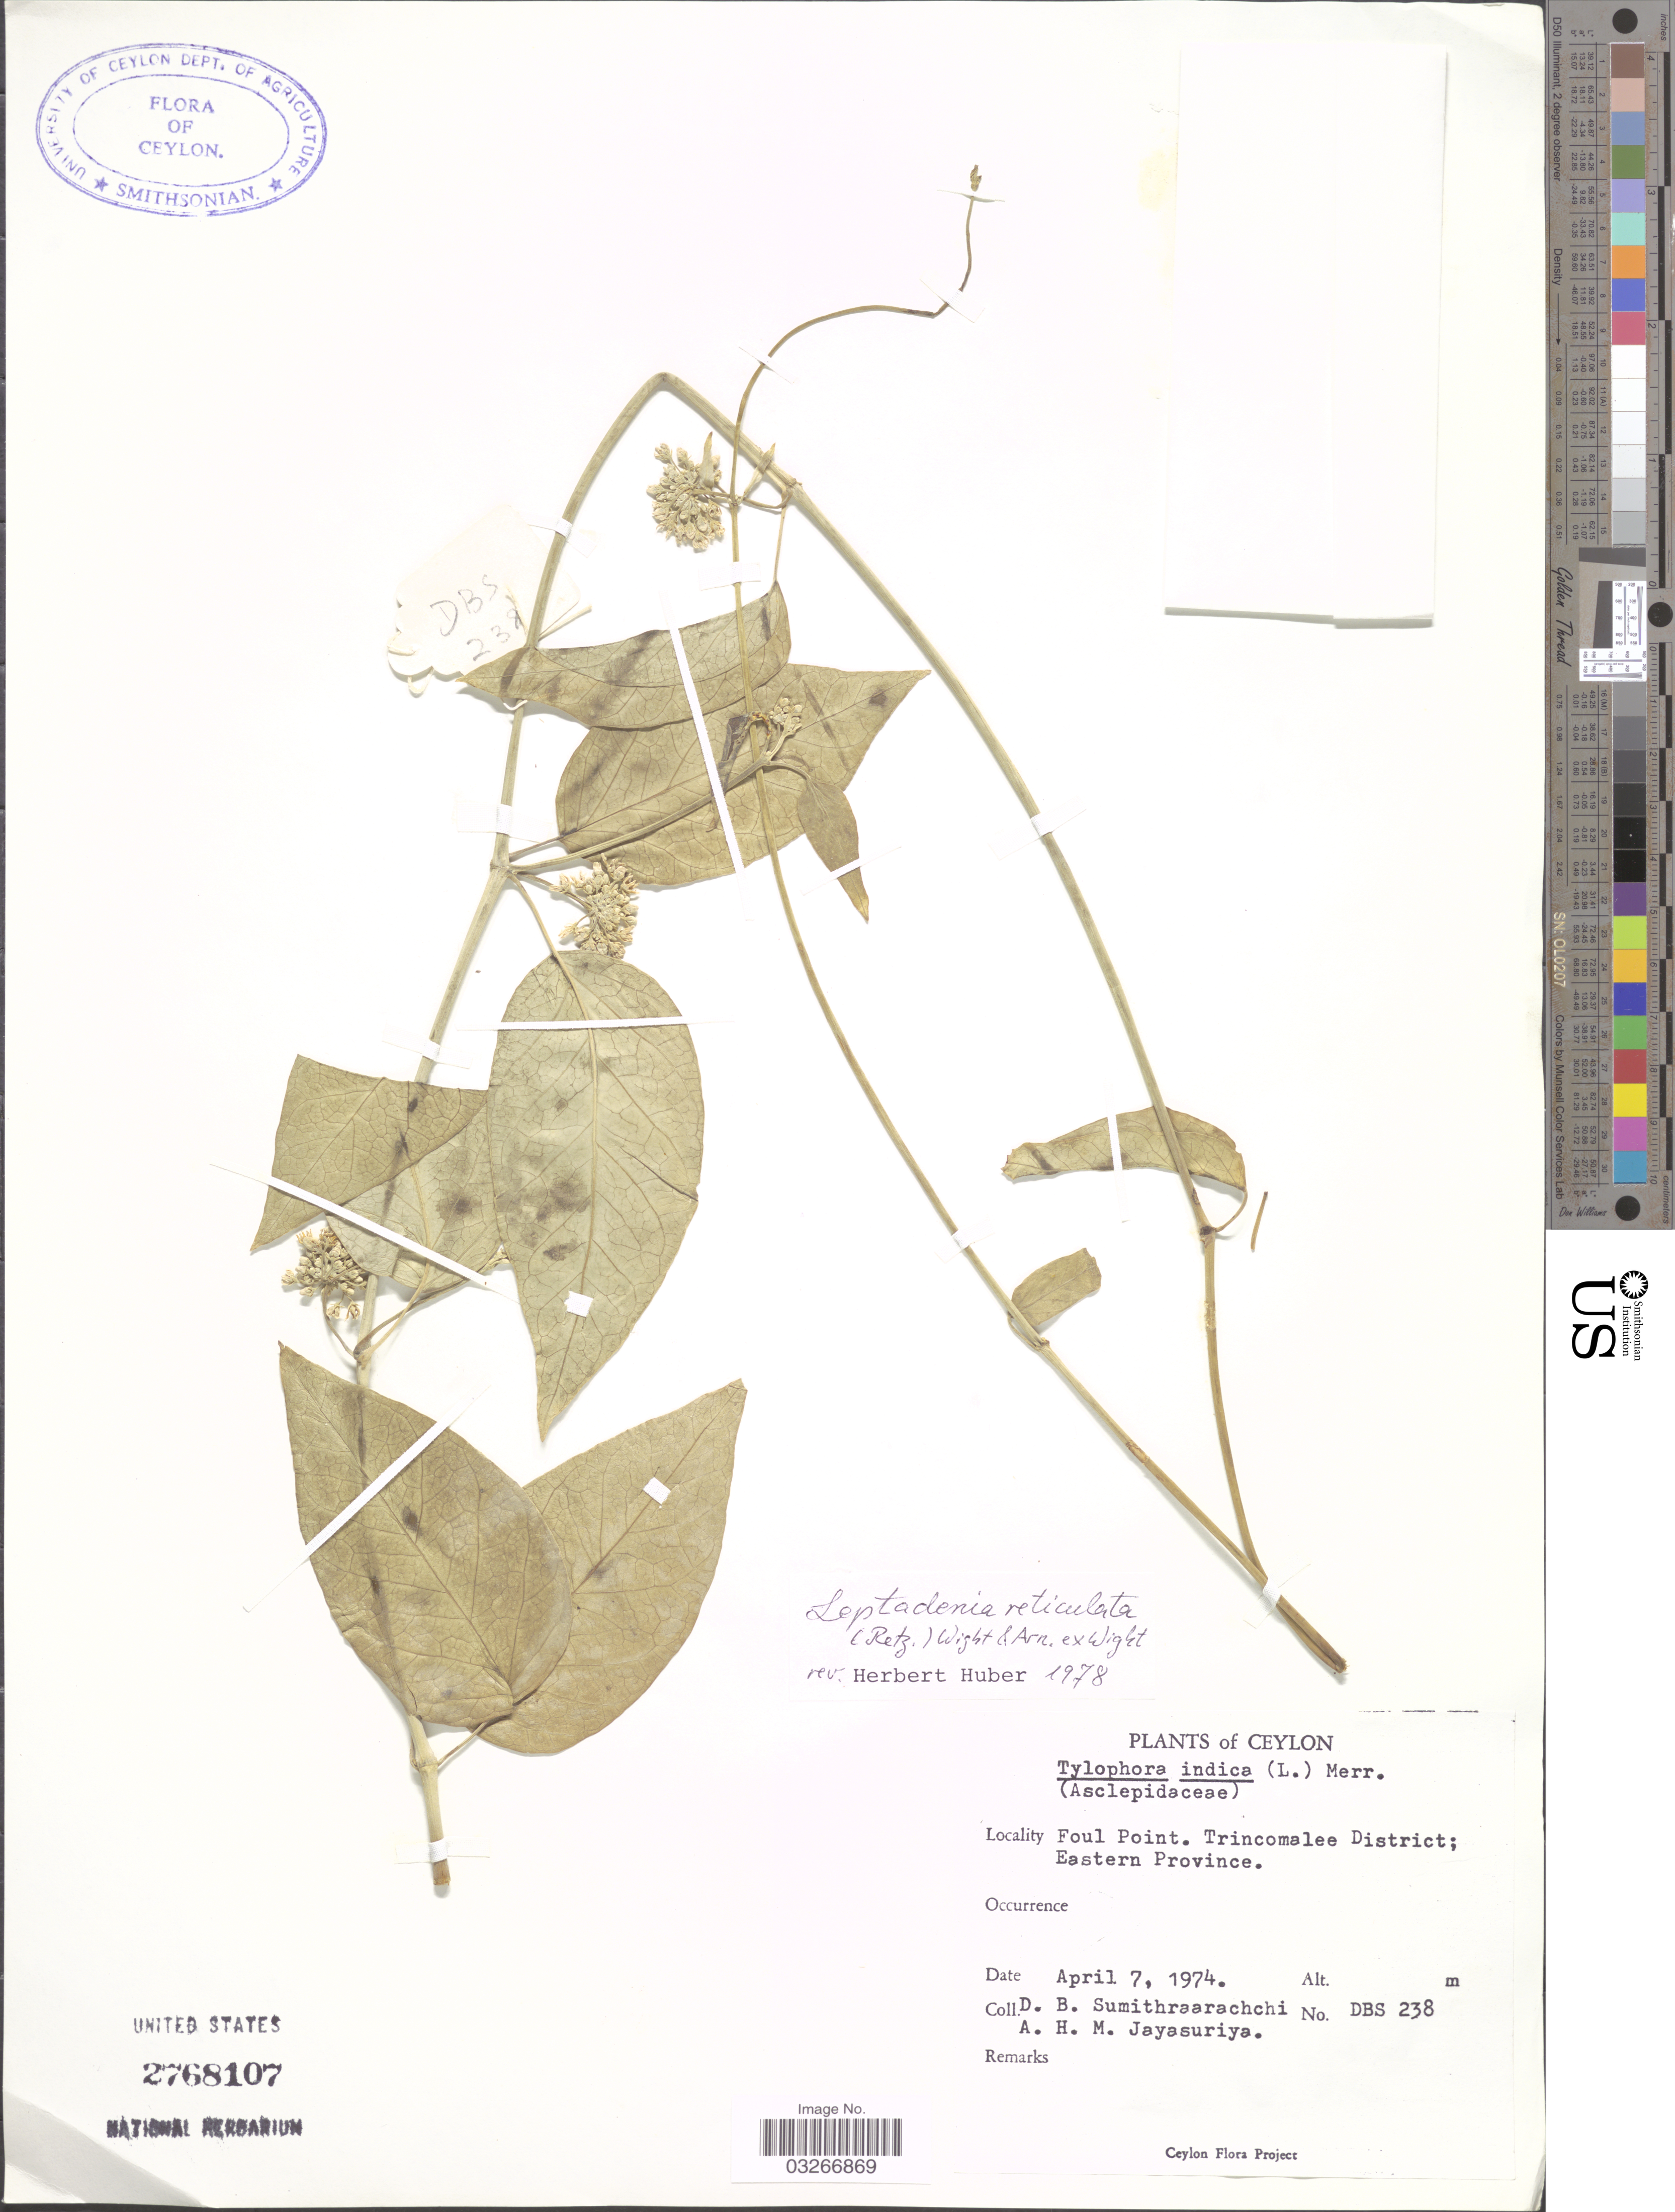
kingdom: Plantae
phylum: Tracheophyta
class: Magnoliopsida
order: Gentianales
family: Apocynaceae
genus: Leptadenia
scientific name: Leptadenia reticulata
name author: (Retz.) Wight & Arn.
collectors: D. B. Sumithraarachchi & A. H. Jayasuriya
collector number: DBS238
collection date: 1974-04-07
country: Sri Lanka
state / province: Eastern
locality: Ceylon, Foul Point. Trincomalee District.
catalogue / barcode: US 2768107